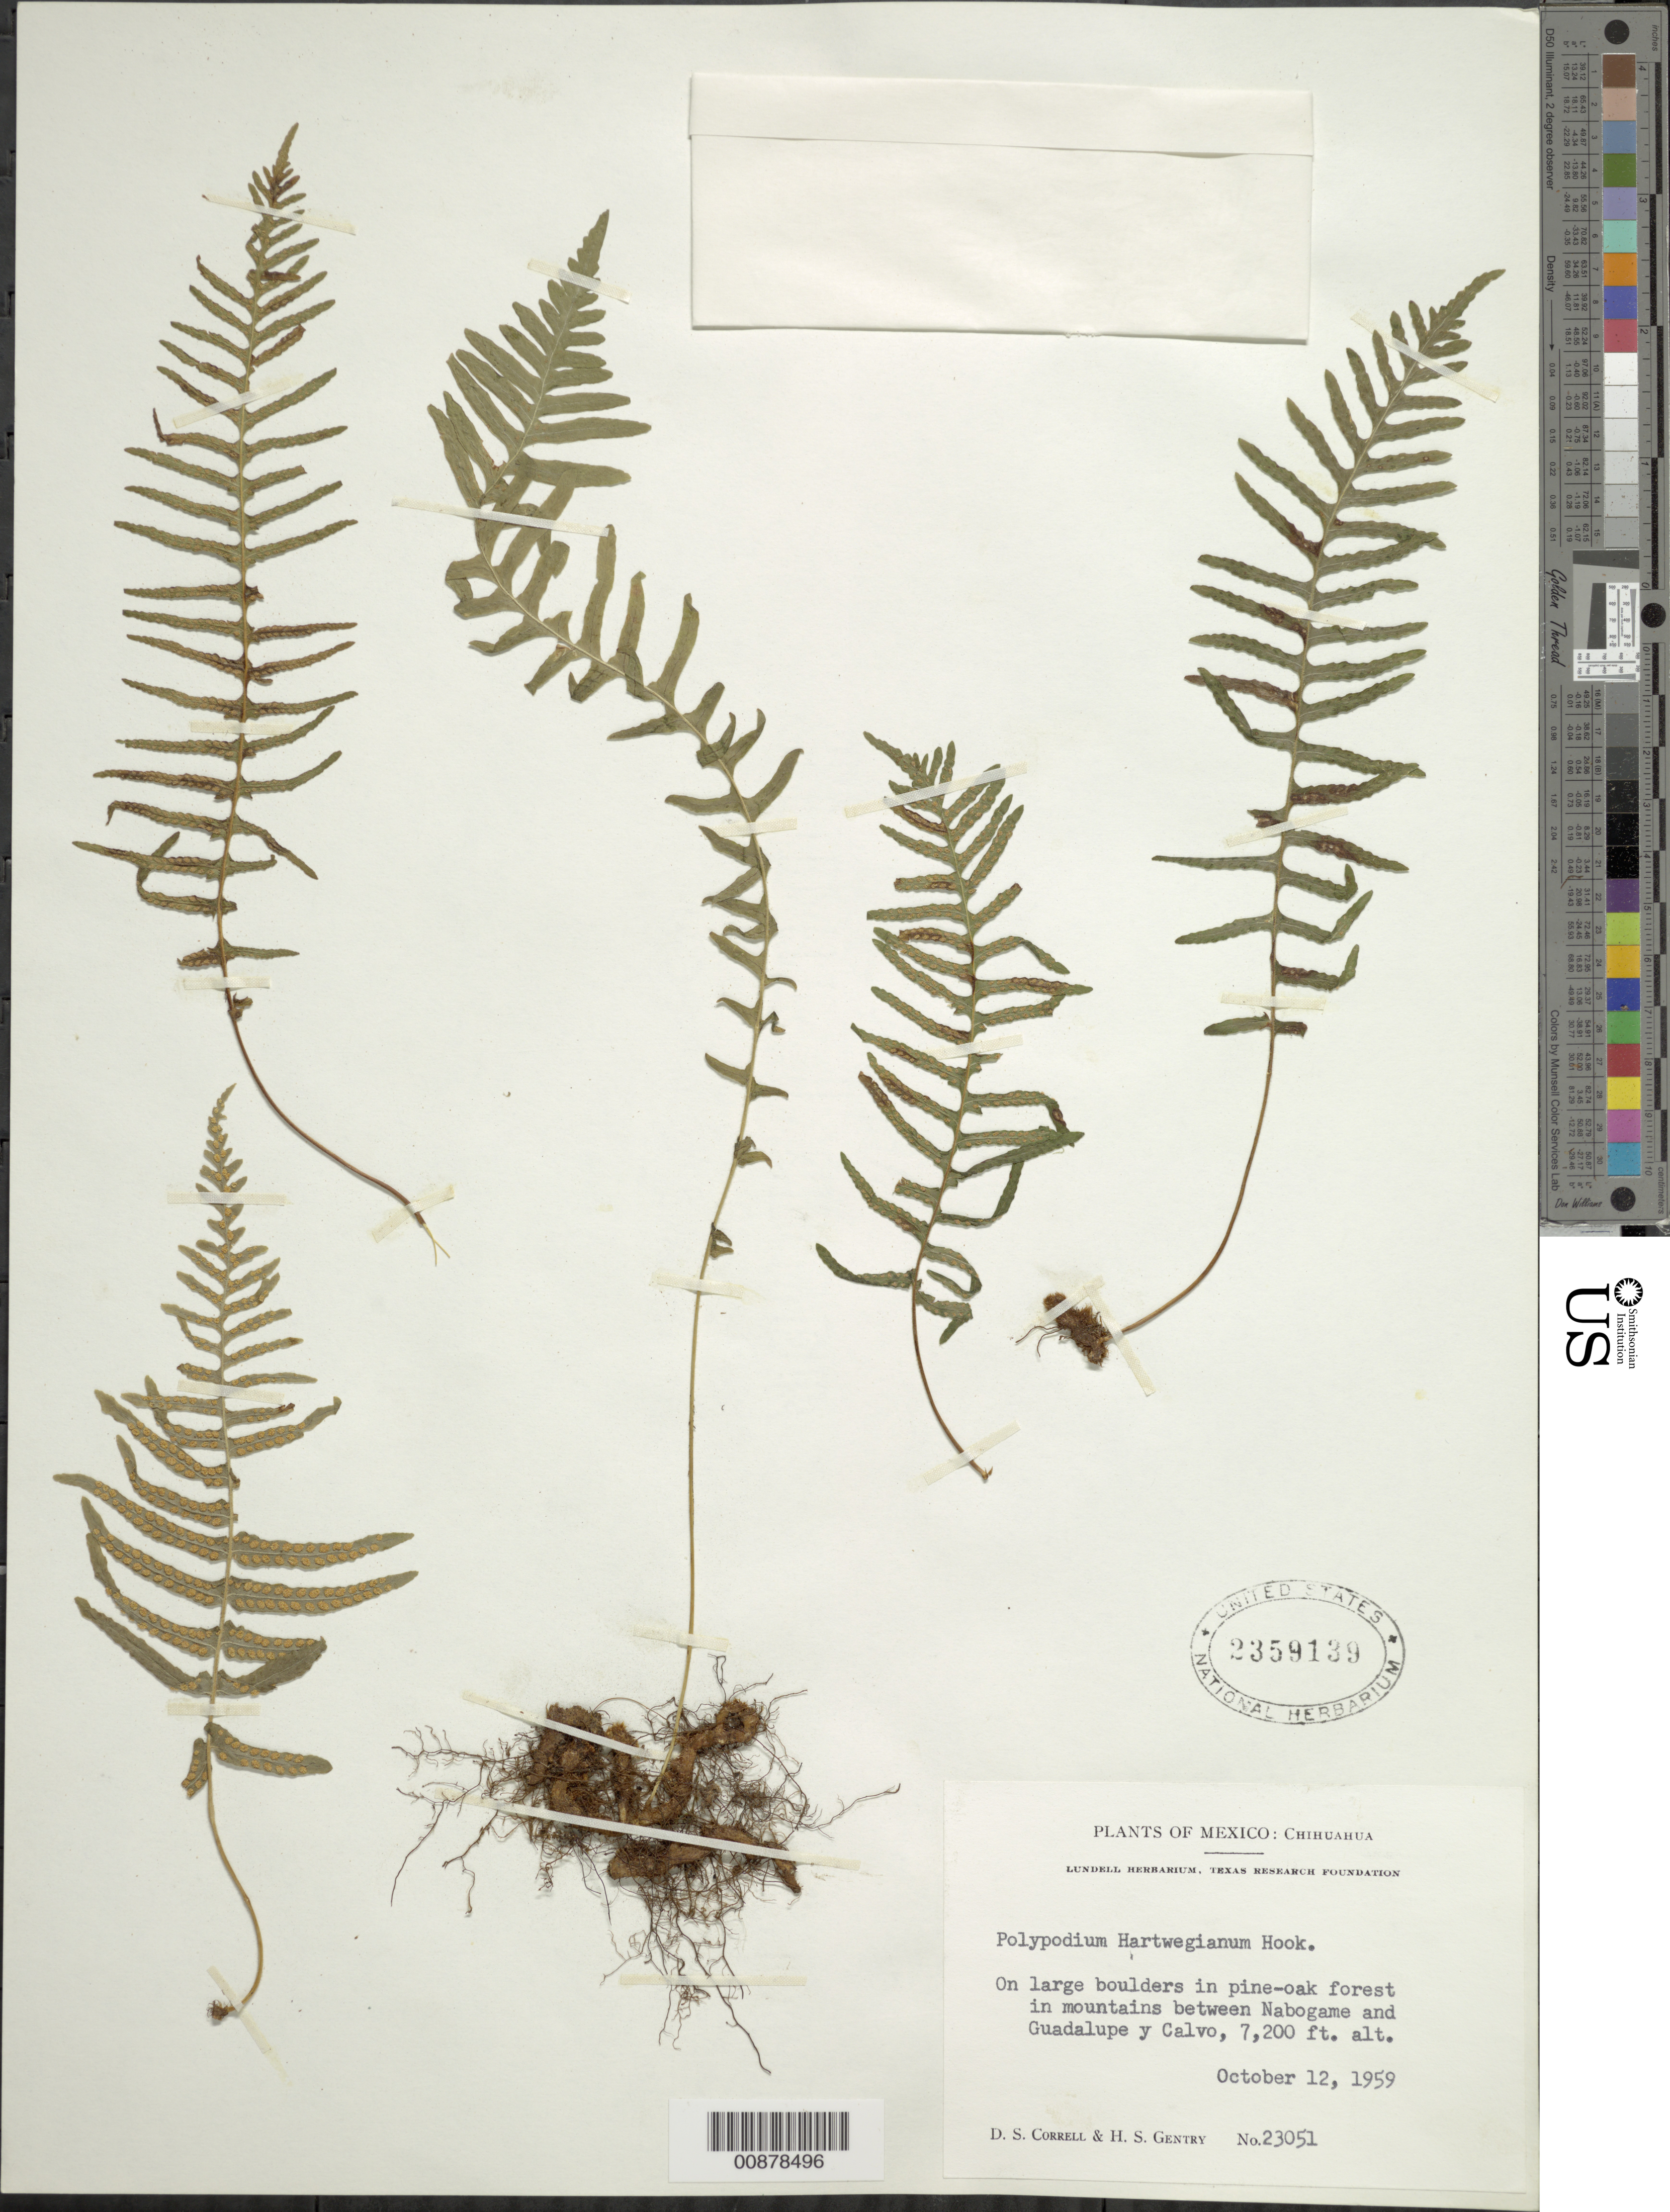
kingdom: Plantae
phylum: Tracheophyta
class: Polypodiopsida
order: Polypodiales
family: Polypodiaceae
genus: Polypodium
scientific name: Polypodium hartwegianum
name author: Hook.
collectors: D. S. Correll & H. S. Gentry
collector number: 23051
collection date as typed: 12 Oct 1959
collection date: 1959-10-12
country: Mexico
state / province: Chihuahua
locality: Mountains between Nabogame and Guadalupe y Calvo.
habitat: On large boulders in pine-oak forest in mountains.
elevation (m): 2195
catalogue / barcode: US 2359139